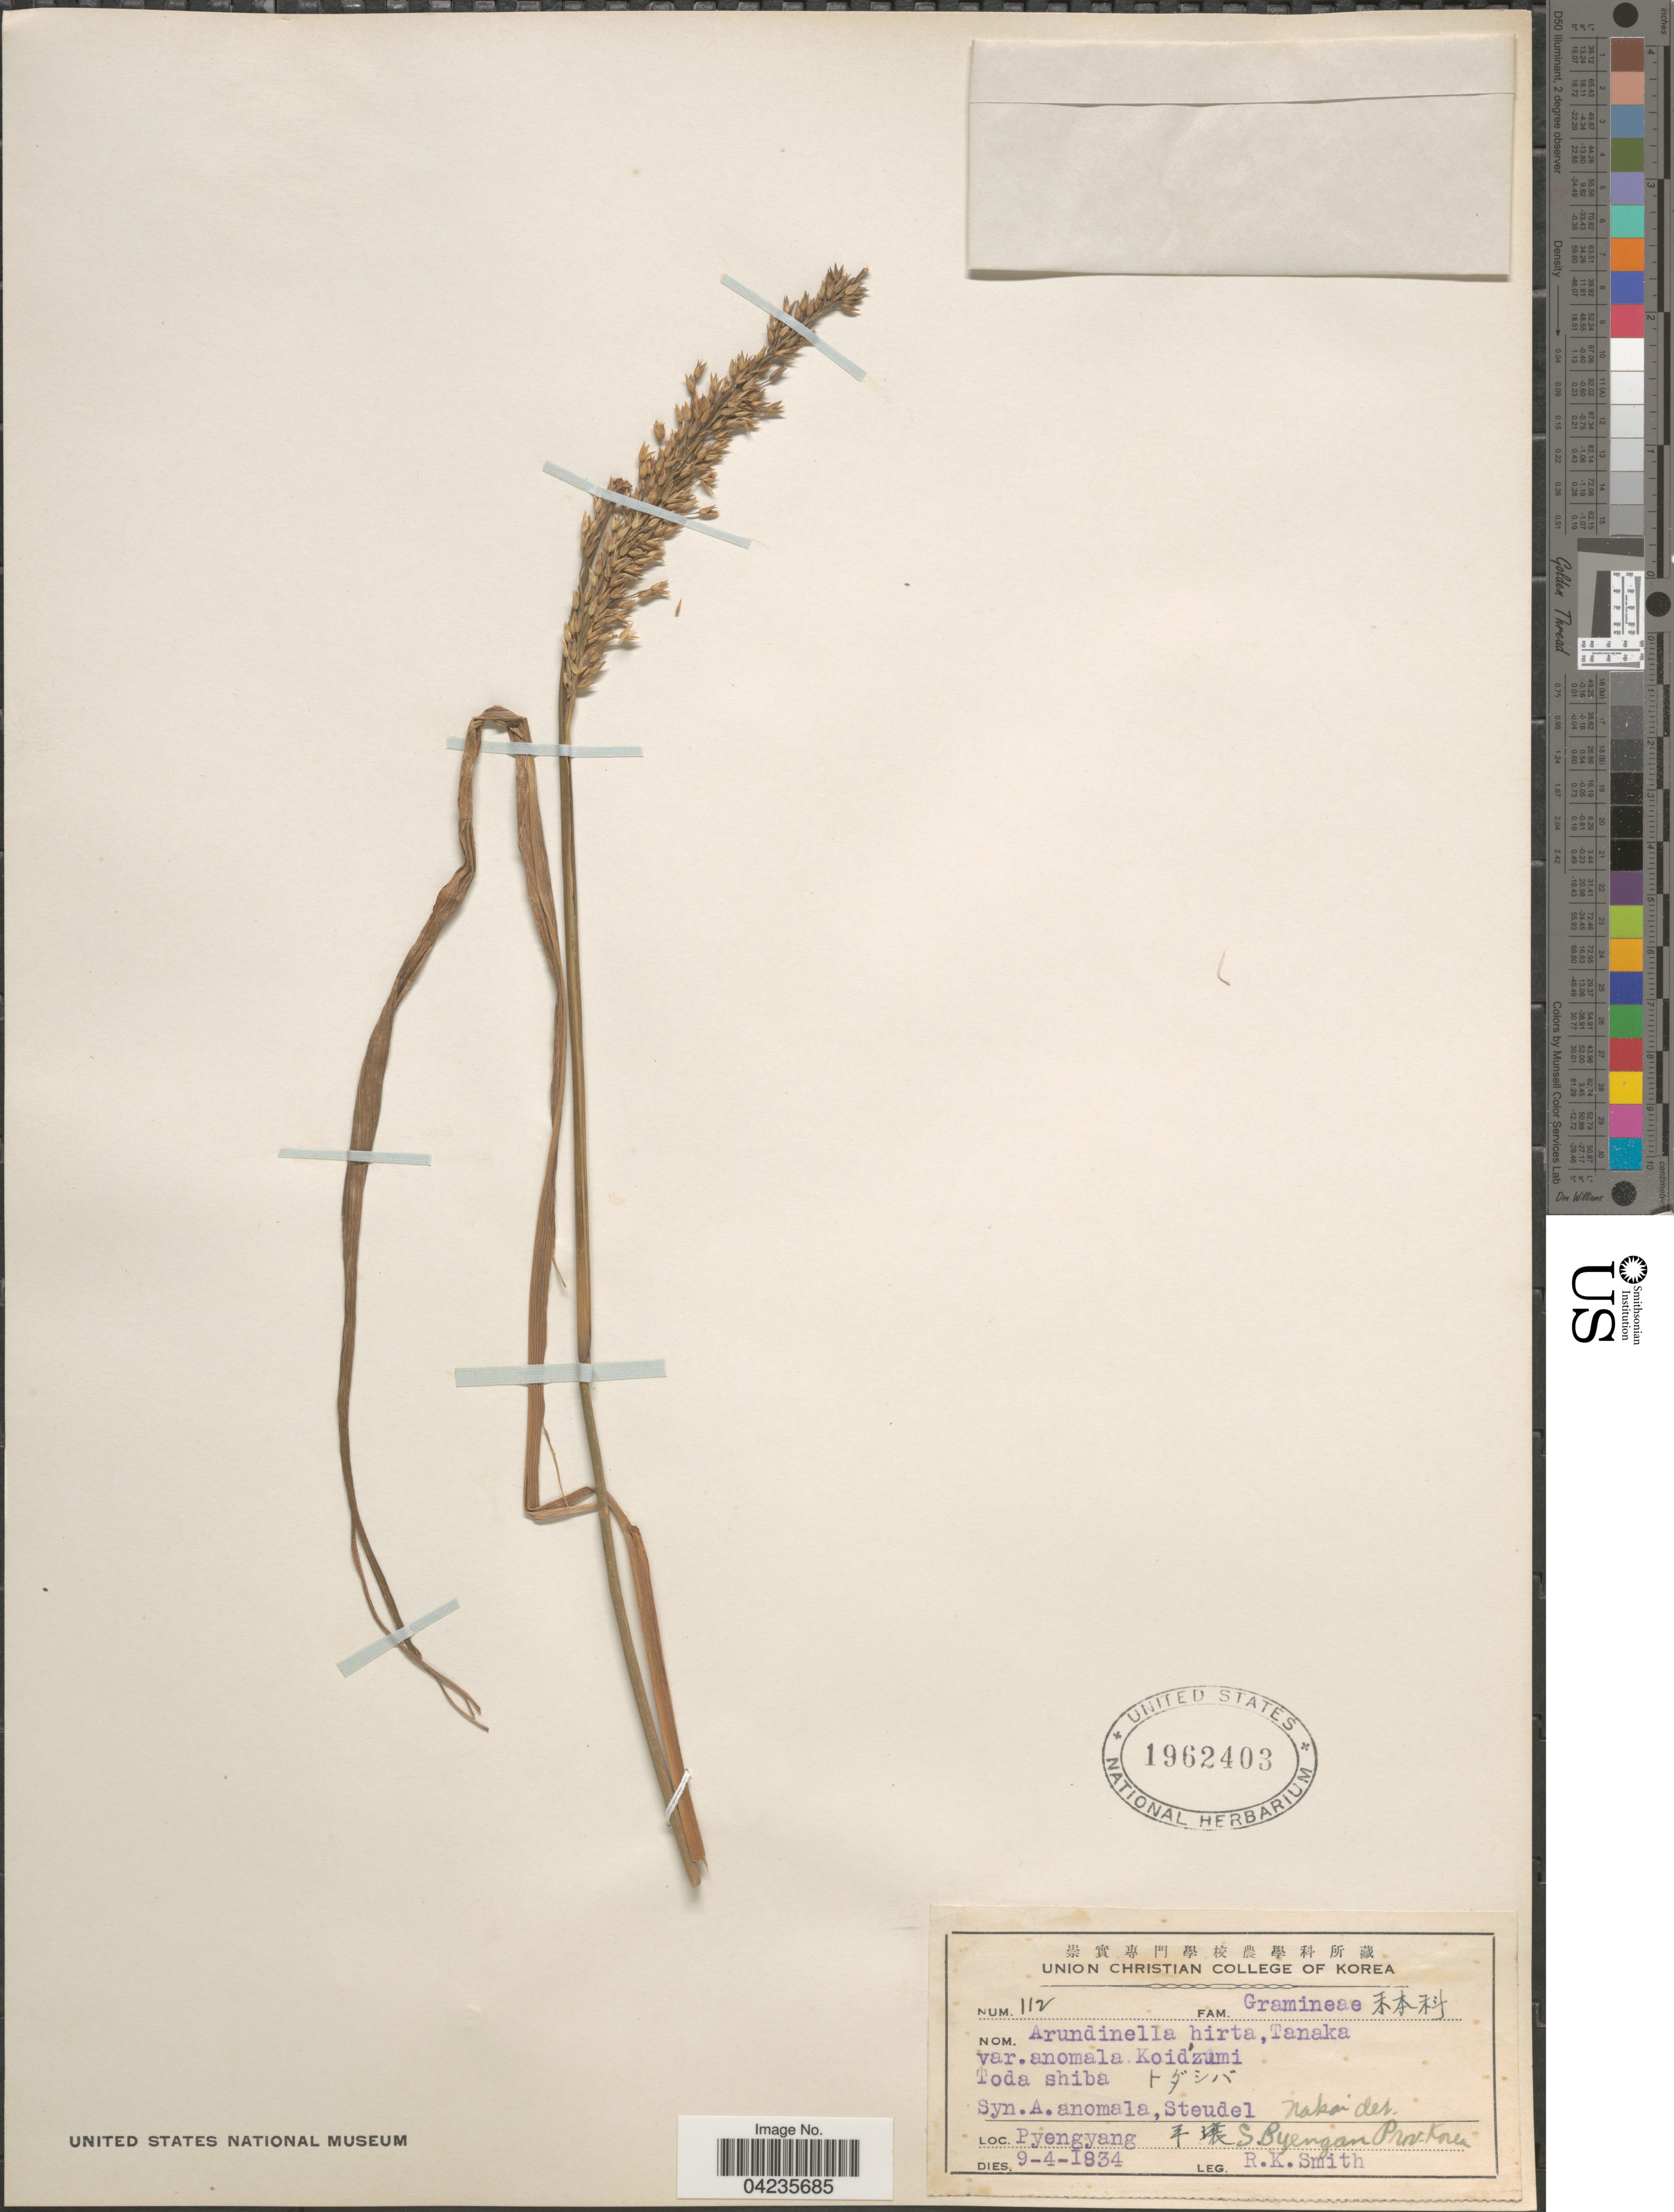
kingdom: Plantae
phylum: Tracheophyta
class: Liliopsida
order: Poales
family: Poaceae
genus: Arundinella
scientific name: Arundinella hirta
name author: (Thunb.) Tanaka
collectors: R. Smith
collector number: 112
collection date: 1834-04-09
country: North Korea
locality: Pyengyang. X. S. Pyengan Prov. Korea.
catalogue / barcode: US 1962403